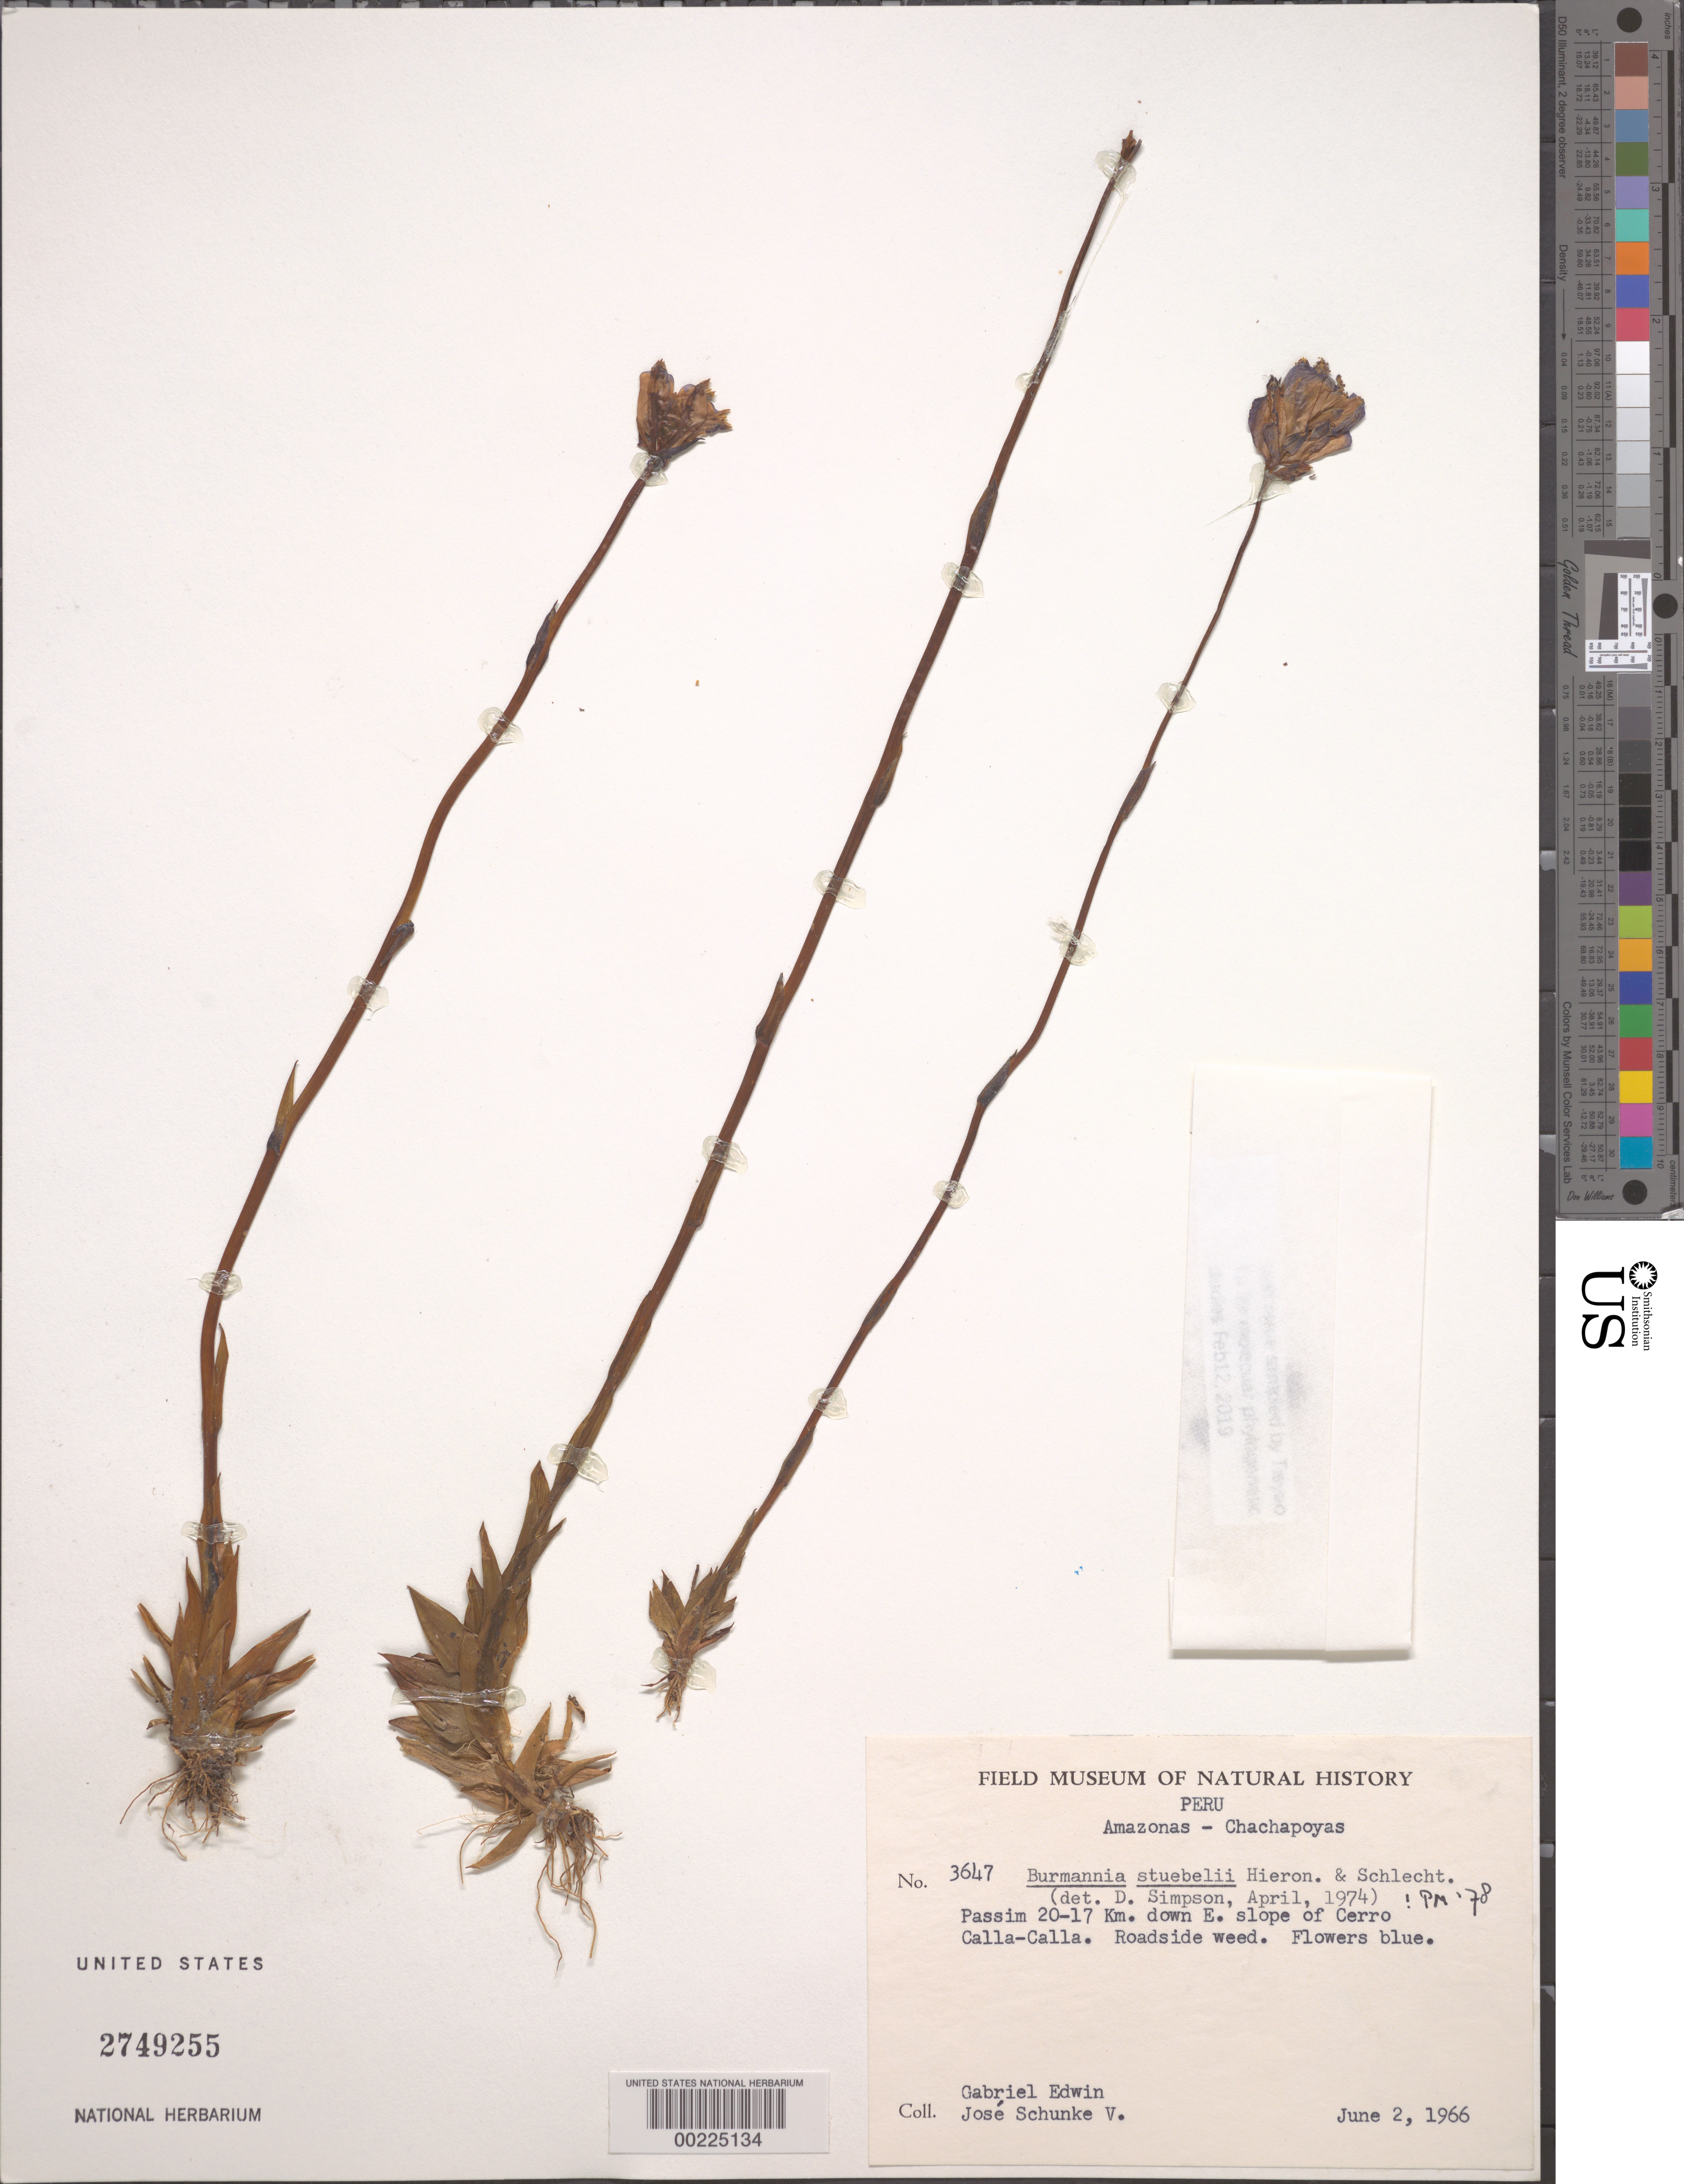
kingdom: Plantae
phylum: Tracheophyta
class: Liliopsida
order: Dioscoreales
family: Burmanniaceae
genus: Burmannia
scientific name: Burmannia stuebelii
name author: Hieron. & Schltr.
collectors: G. Edwin & J. M. Schunke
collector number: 3647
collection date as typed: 02 Jun 1966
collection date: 1966-06-02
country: Peru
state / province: Amazonas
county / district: Chachapoyas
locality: Passim 20 - 17 km down E slope of Cerro Calla-Calla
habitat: Roadside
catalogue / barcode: US 2749255